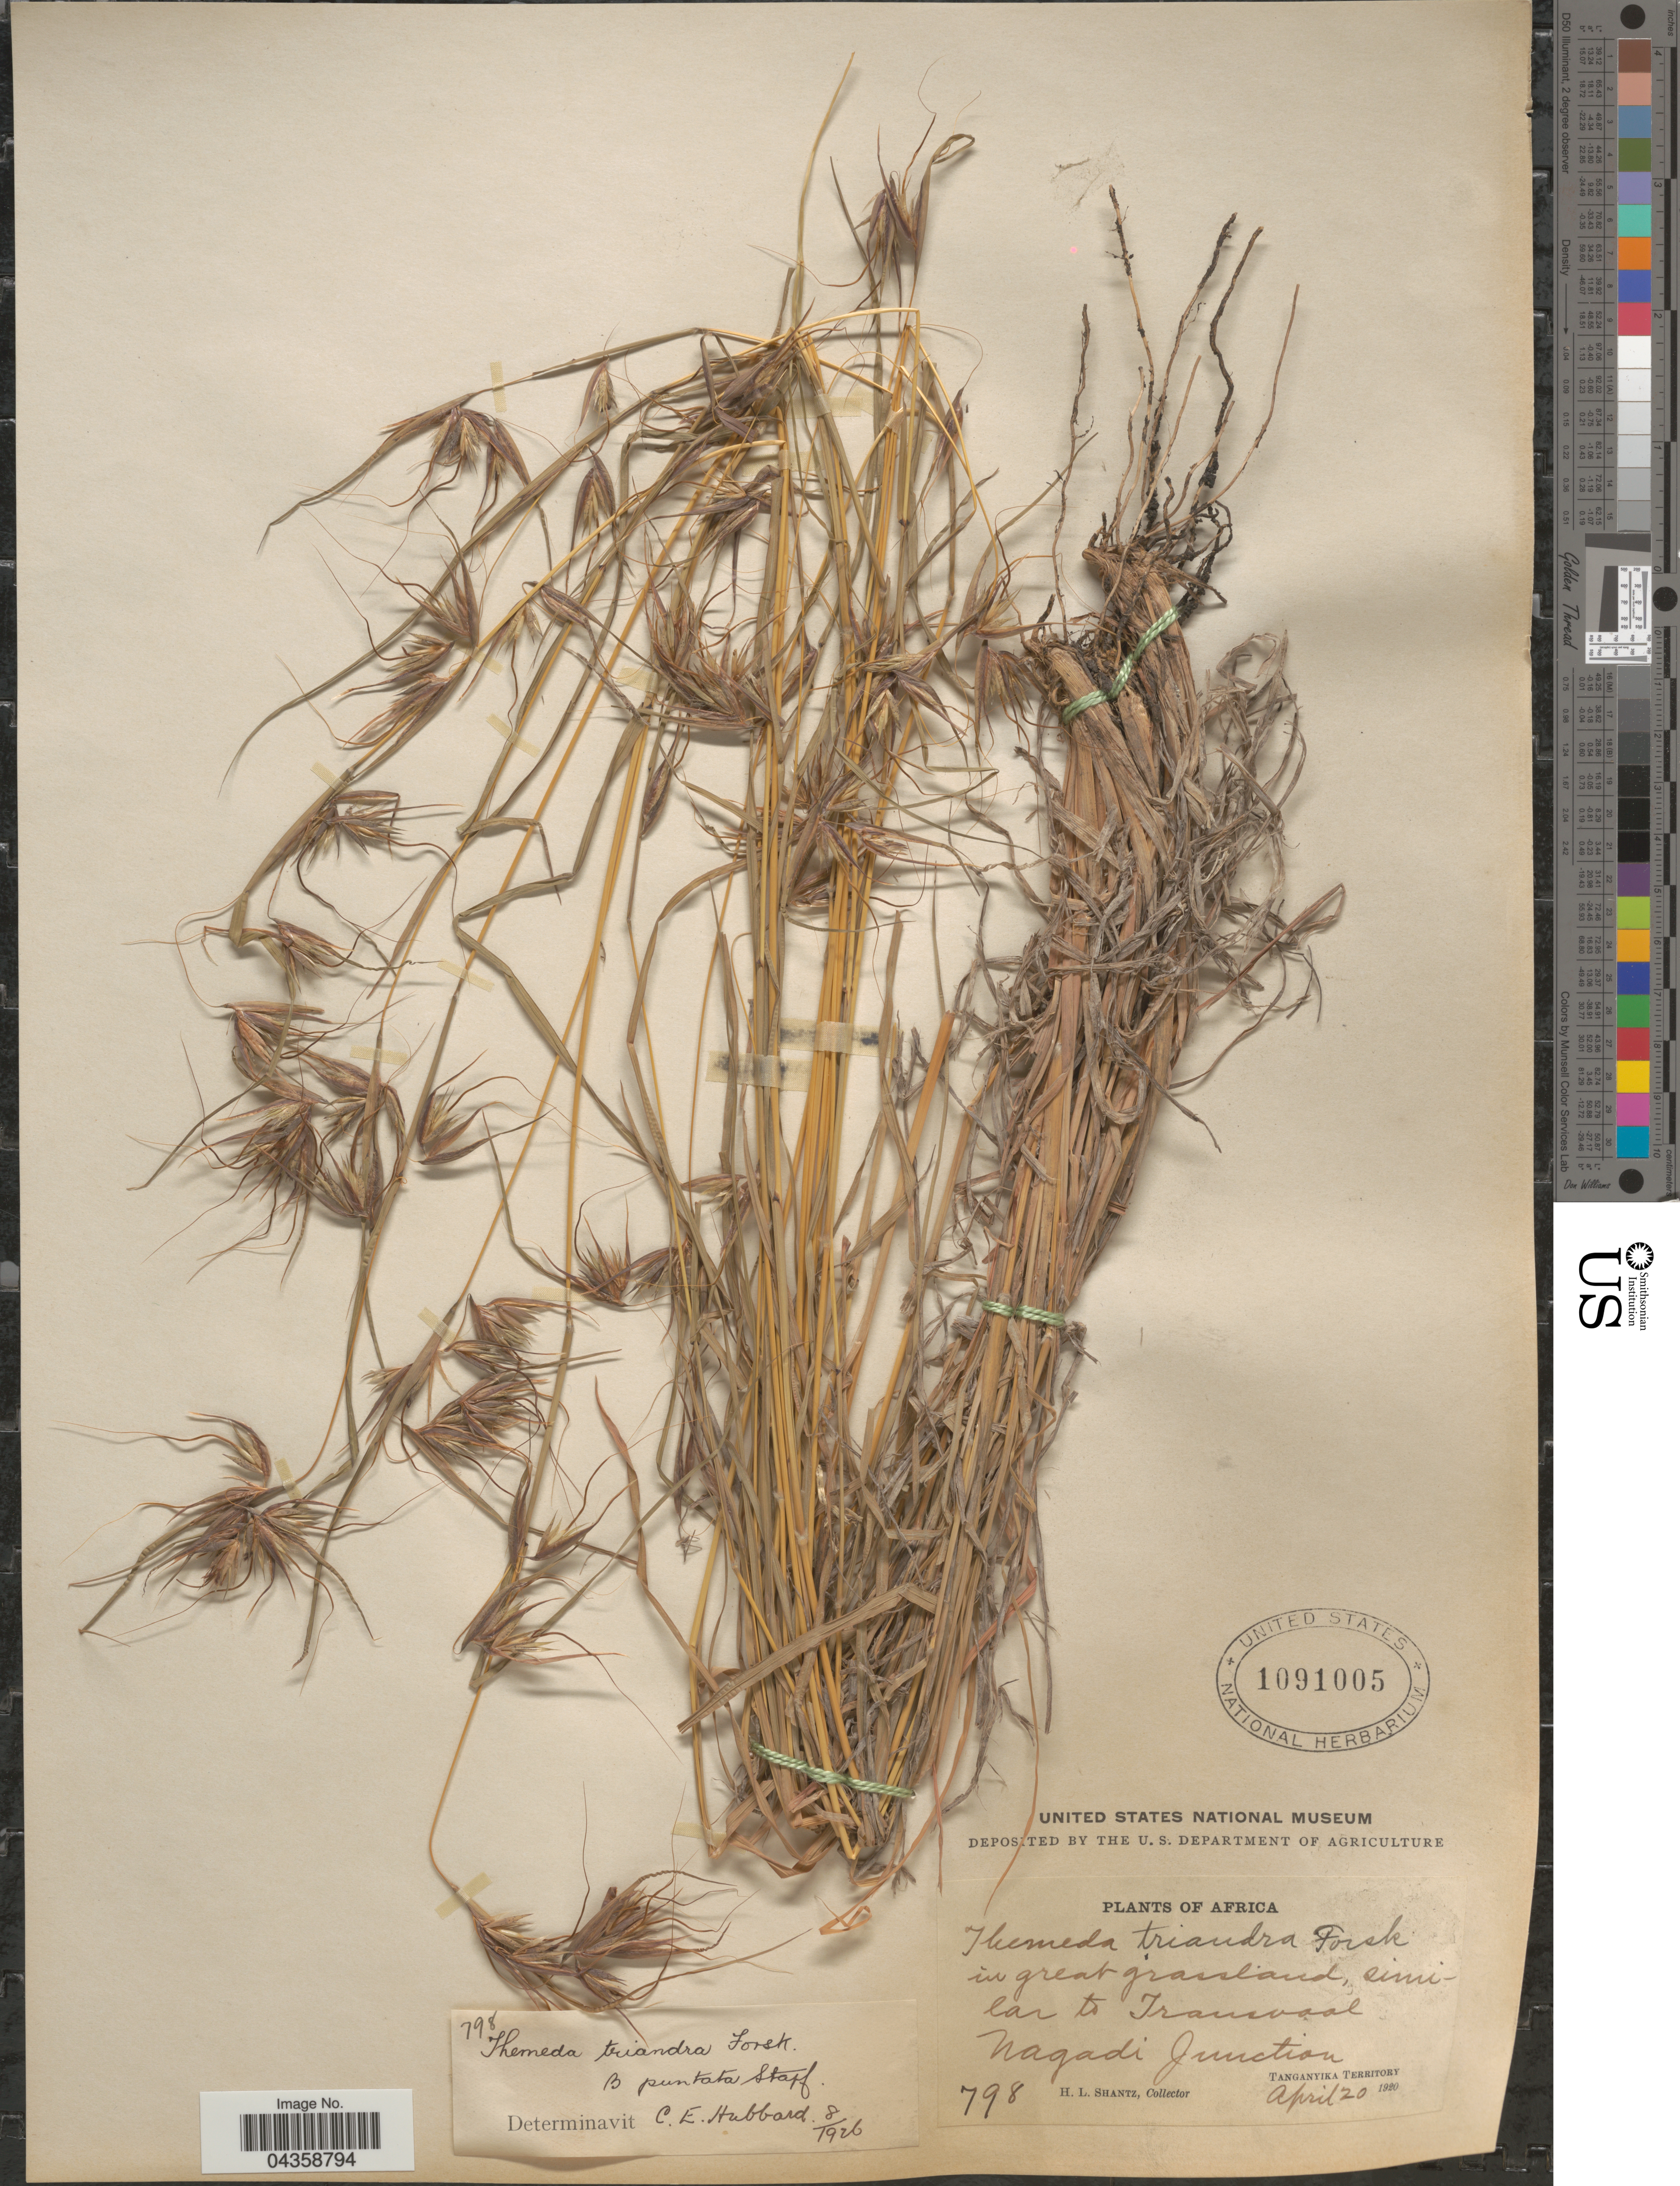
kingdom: Plantae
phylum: Tracheophyta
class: Liliopsida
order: Poales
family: Poaceae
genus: Themeda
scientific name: Themeda triandra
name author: Forssk.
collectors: H. Shantz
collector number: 798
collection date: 1920-04-20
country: Tanzania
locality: Similar to Transvaal. Nagadi Junction. Tanganyika Territory.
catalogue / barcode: US 1091005